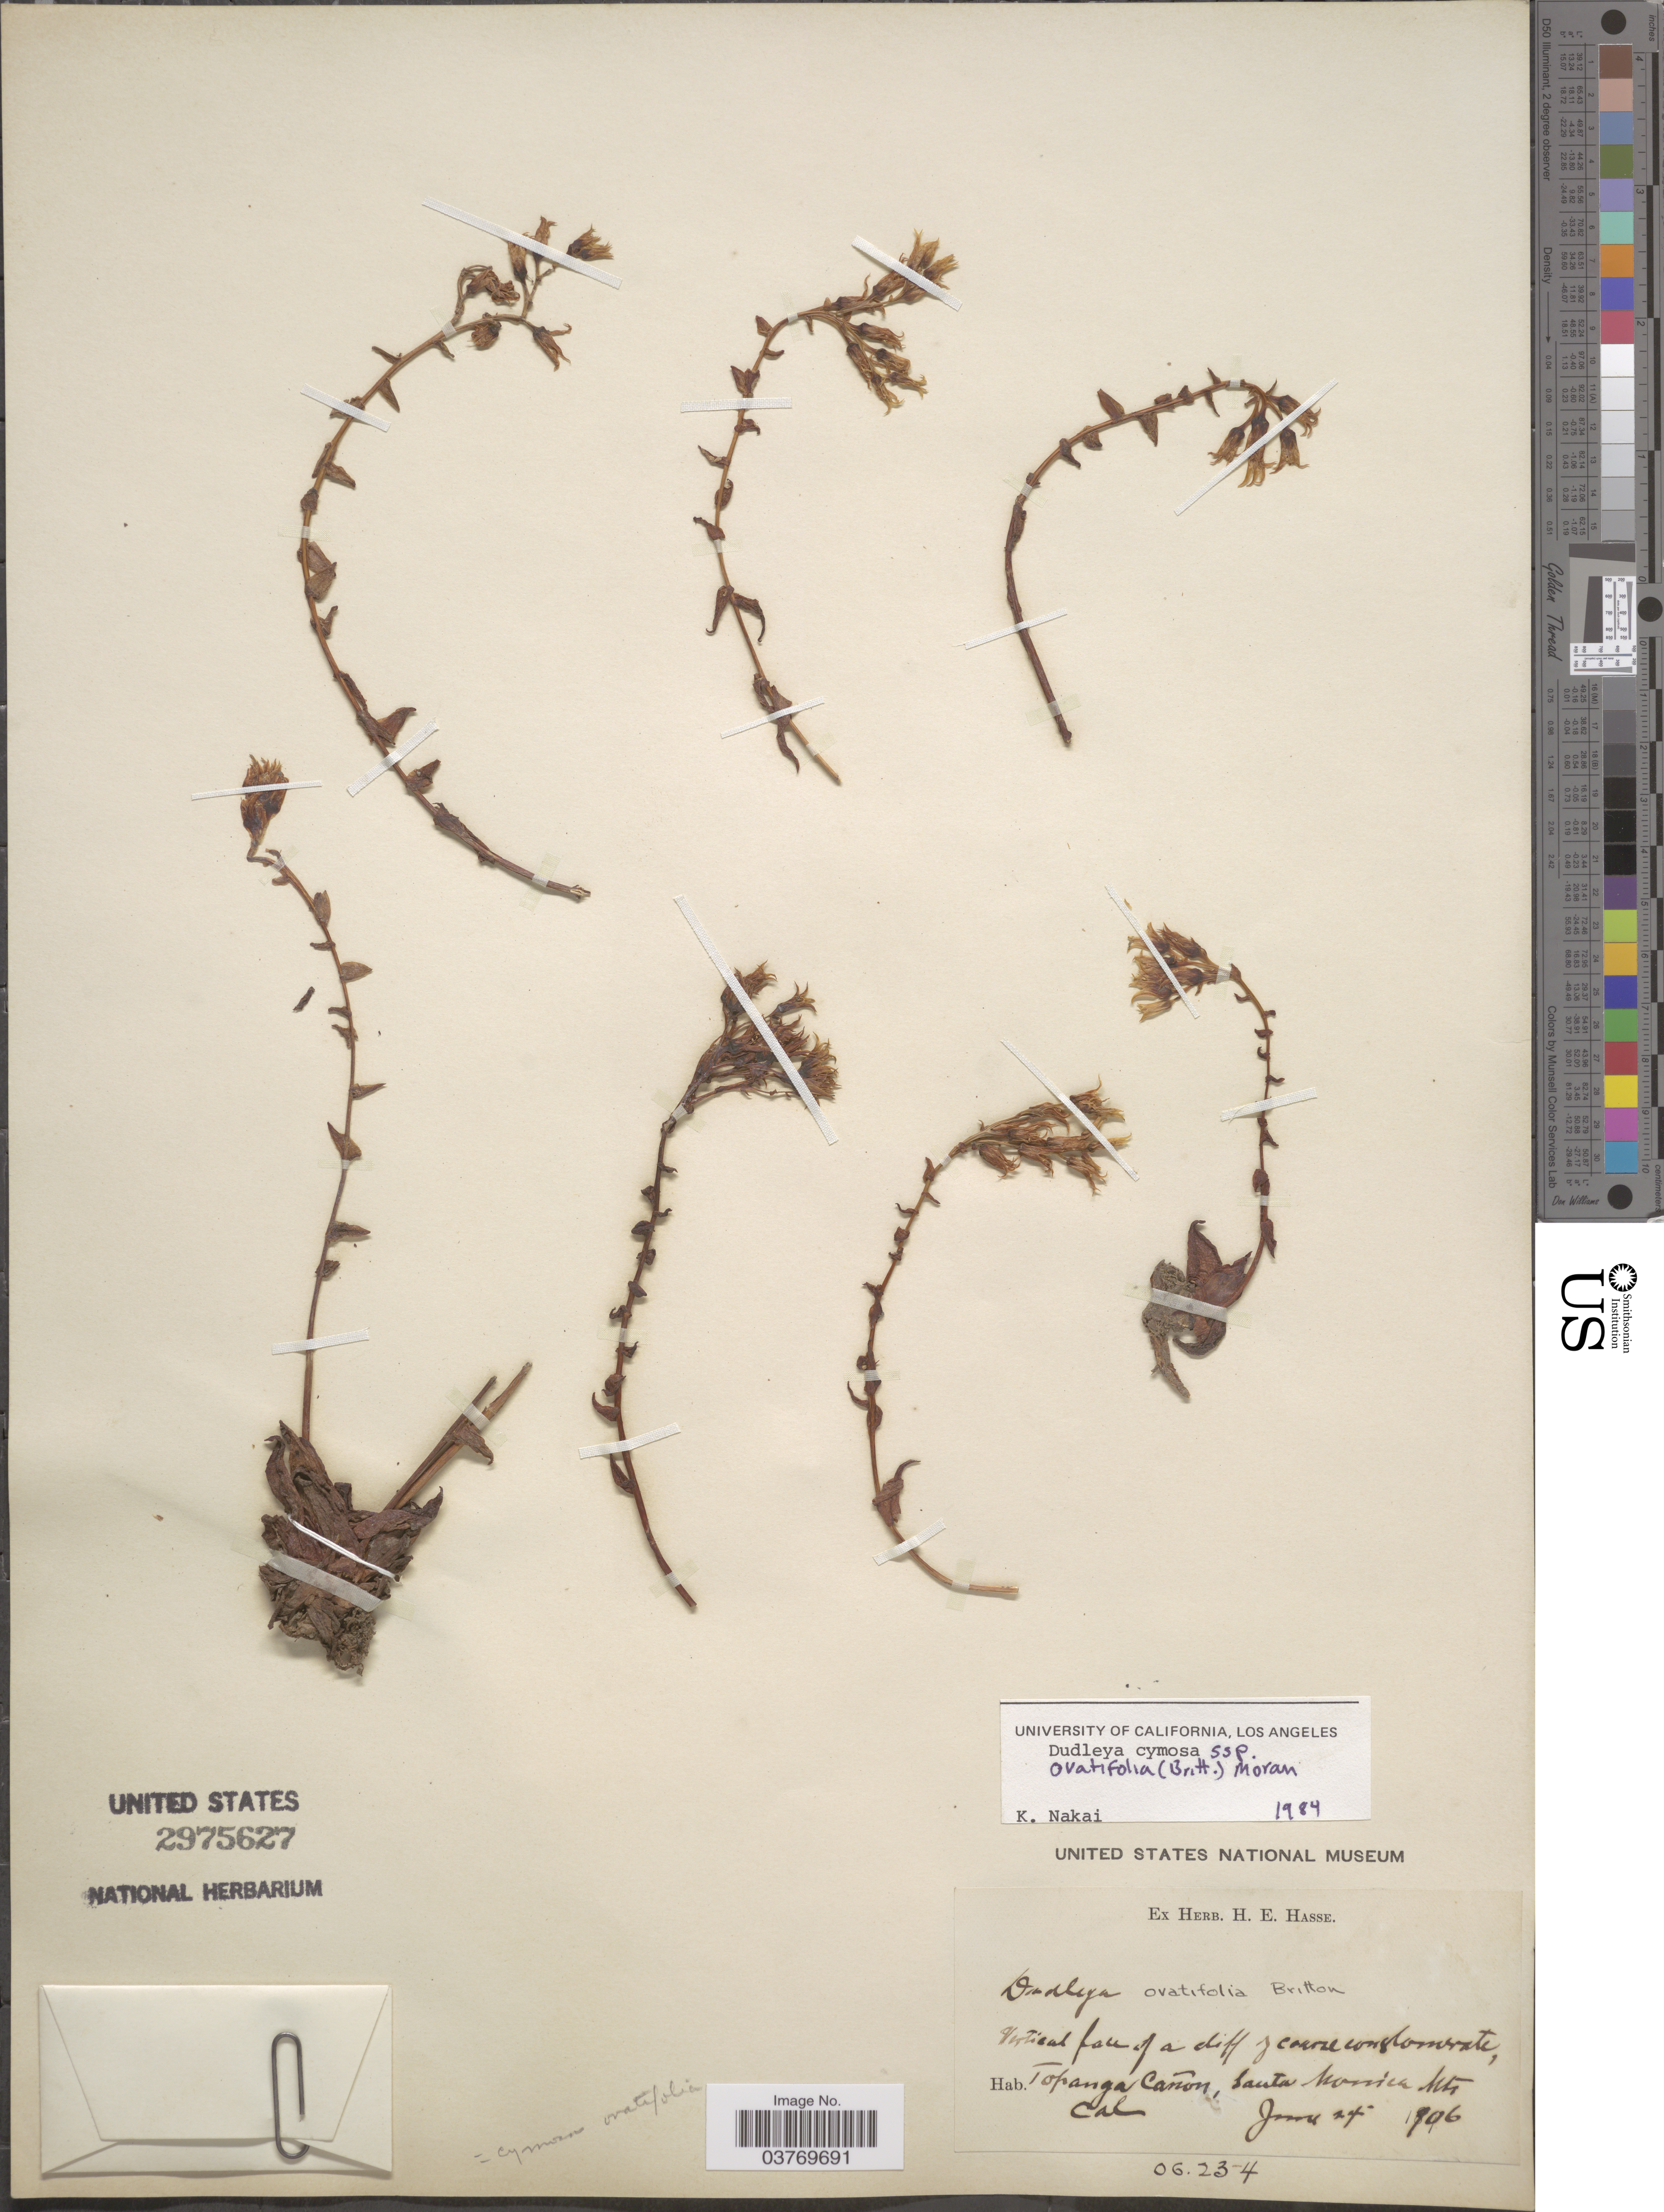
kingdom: Plantae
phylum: Tracheophyta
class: Magnoliopsida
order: Saxifragales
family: Crassulaceae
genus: Dudleya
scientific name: Dudleya cymosa subsp. ovatifolia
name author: (Britton) Moran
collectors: ex herb. H.E. Hasse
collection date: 1906-06-24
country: United States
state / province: California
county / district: Los Angeles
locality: Topanga Cañon, Santa Monica Mts.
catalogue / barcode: US 2975627